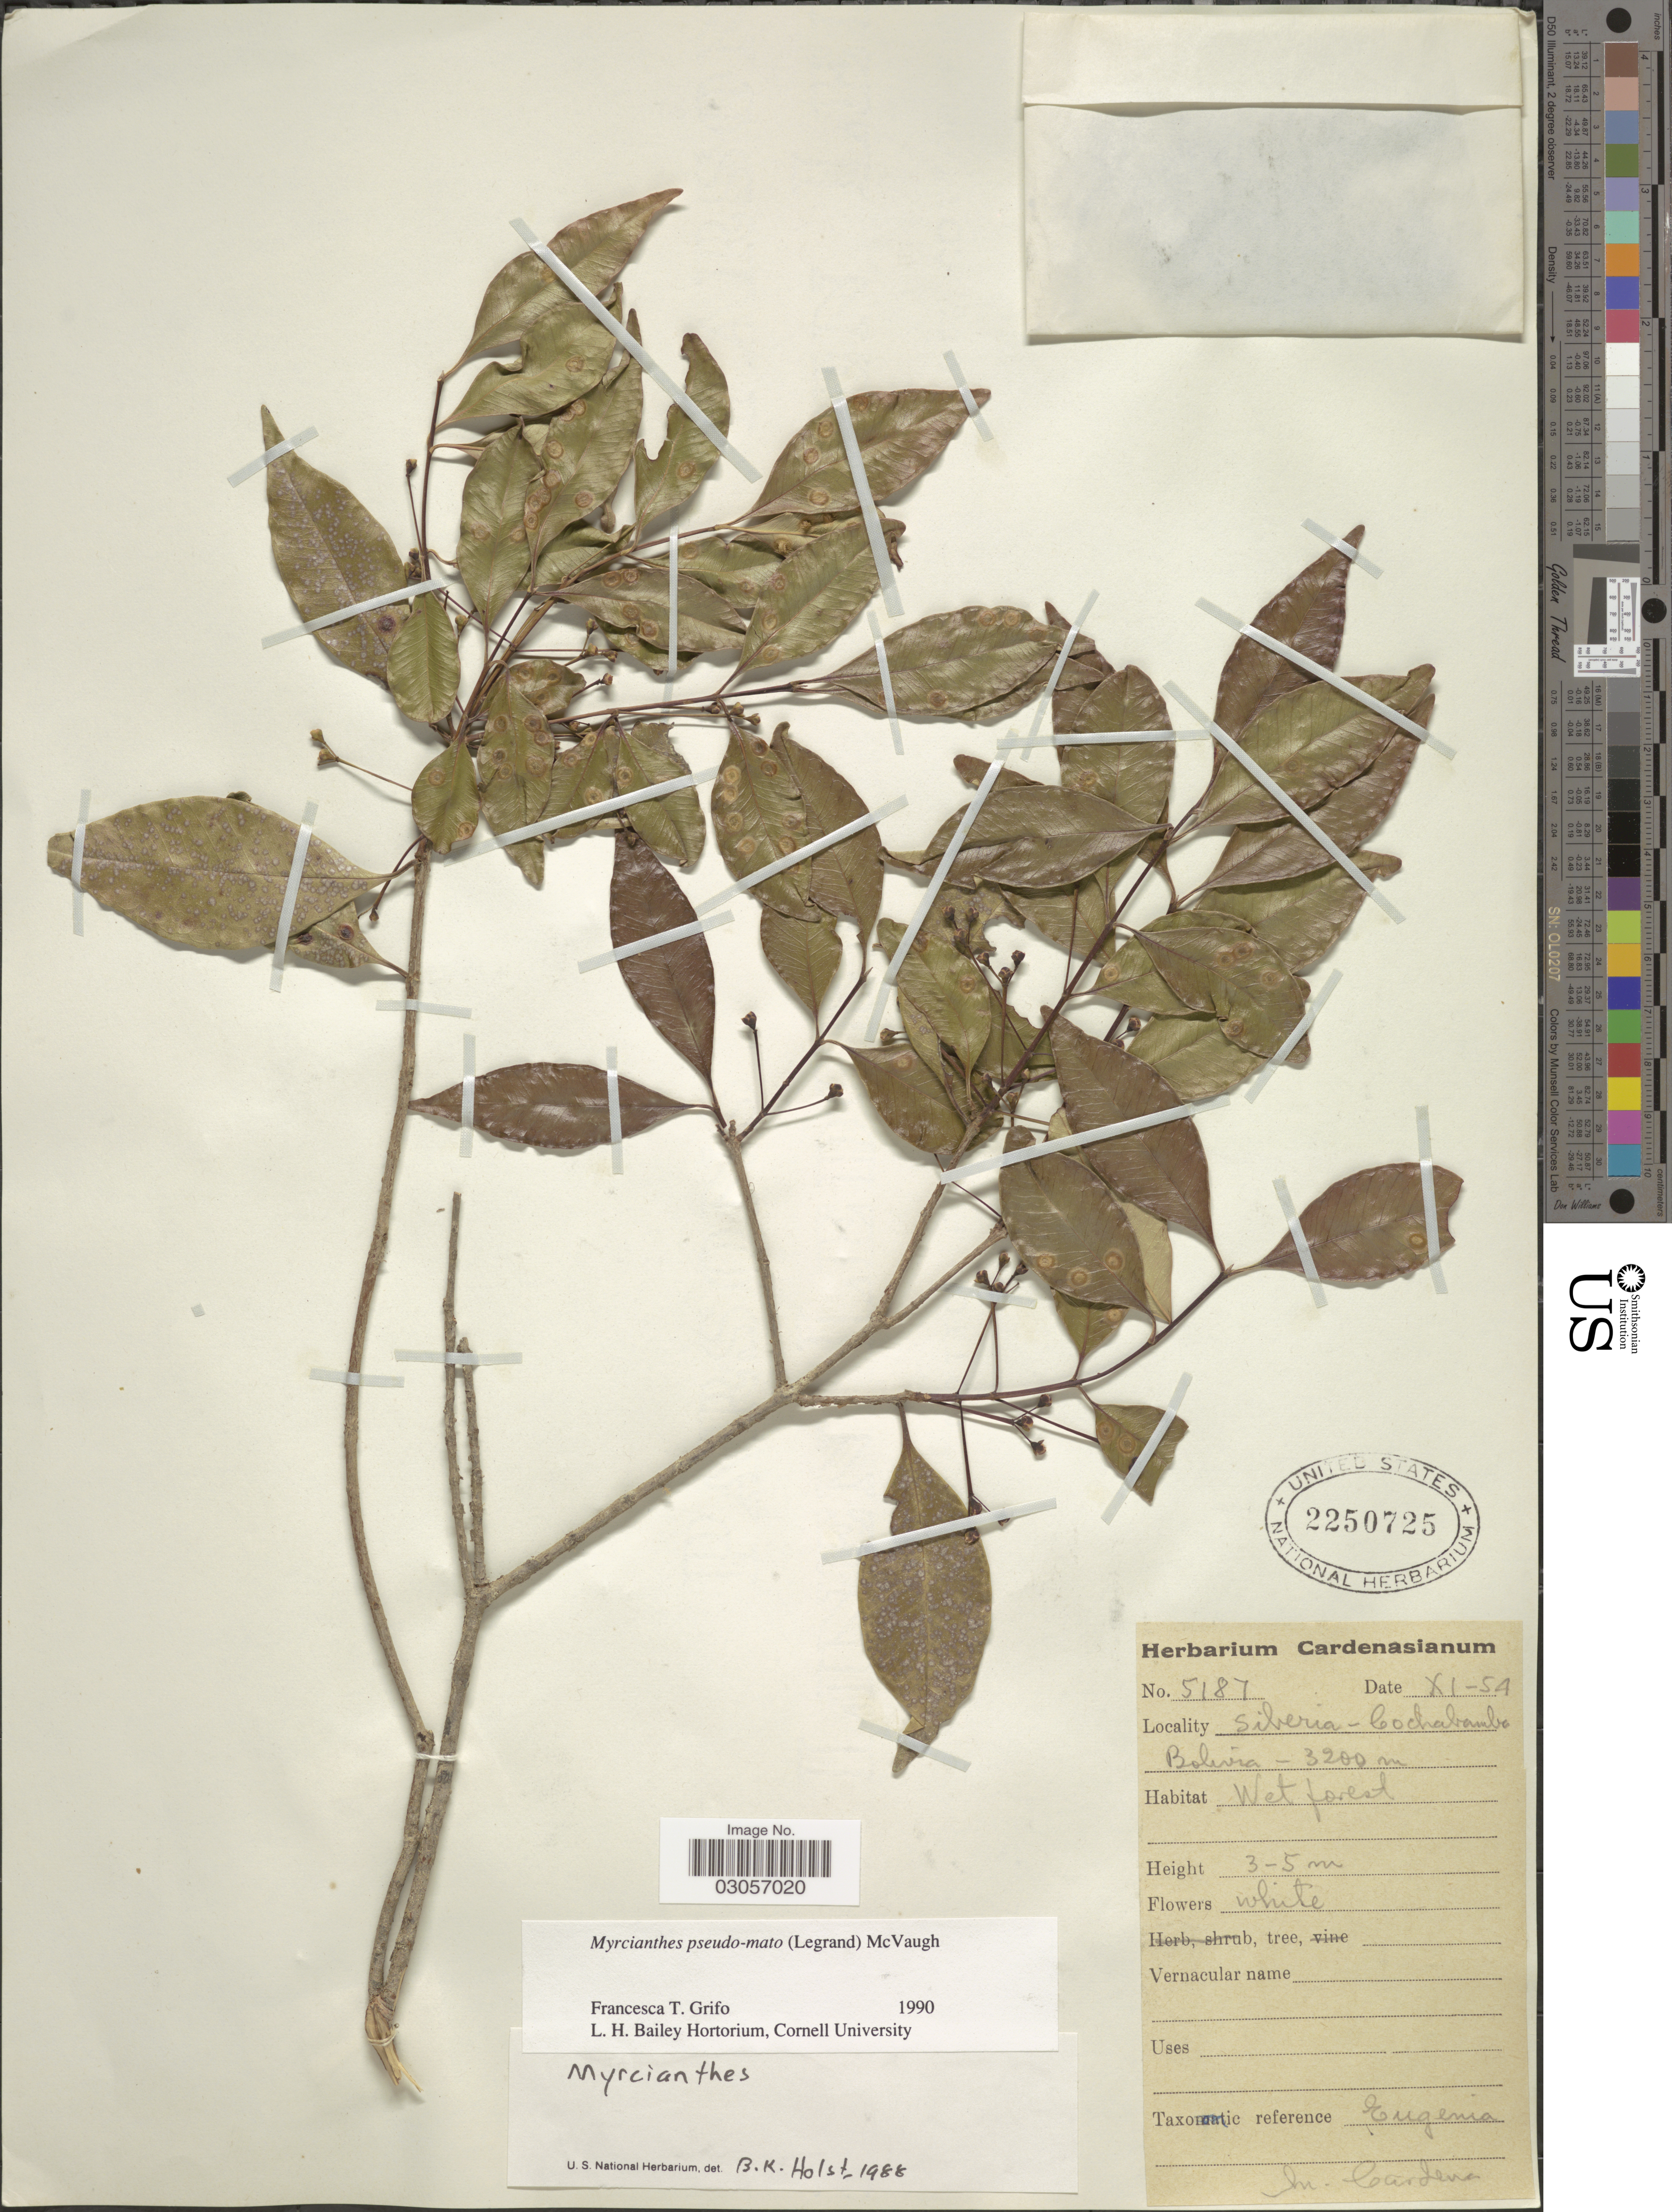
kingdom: Plantae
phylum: Tracheophyta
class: Magnoliopsida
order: Myrtales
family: Myrtaceae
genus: Myrcianthes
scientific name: Myrcianthes pseudomato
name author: (D. Legrand) McVaugh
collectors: M. Cárdenas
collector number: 5187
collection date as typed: Transcribed d/m/y: /11/54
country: Bolivia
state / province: Cochabamba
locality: Siberia.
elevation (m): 3200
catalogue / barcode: US 2250725